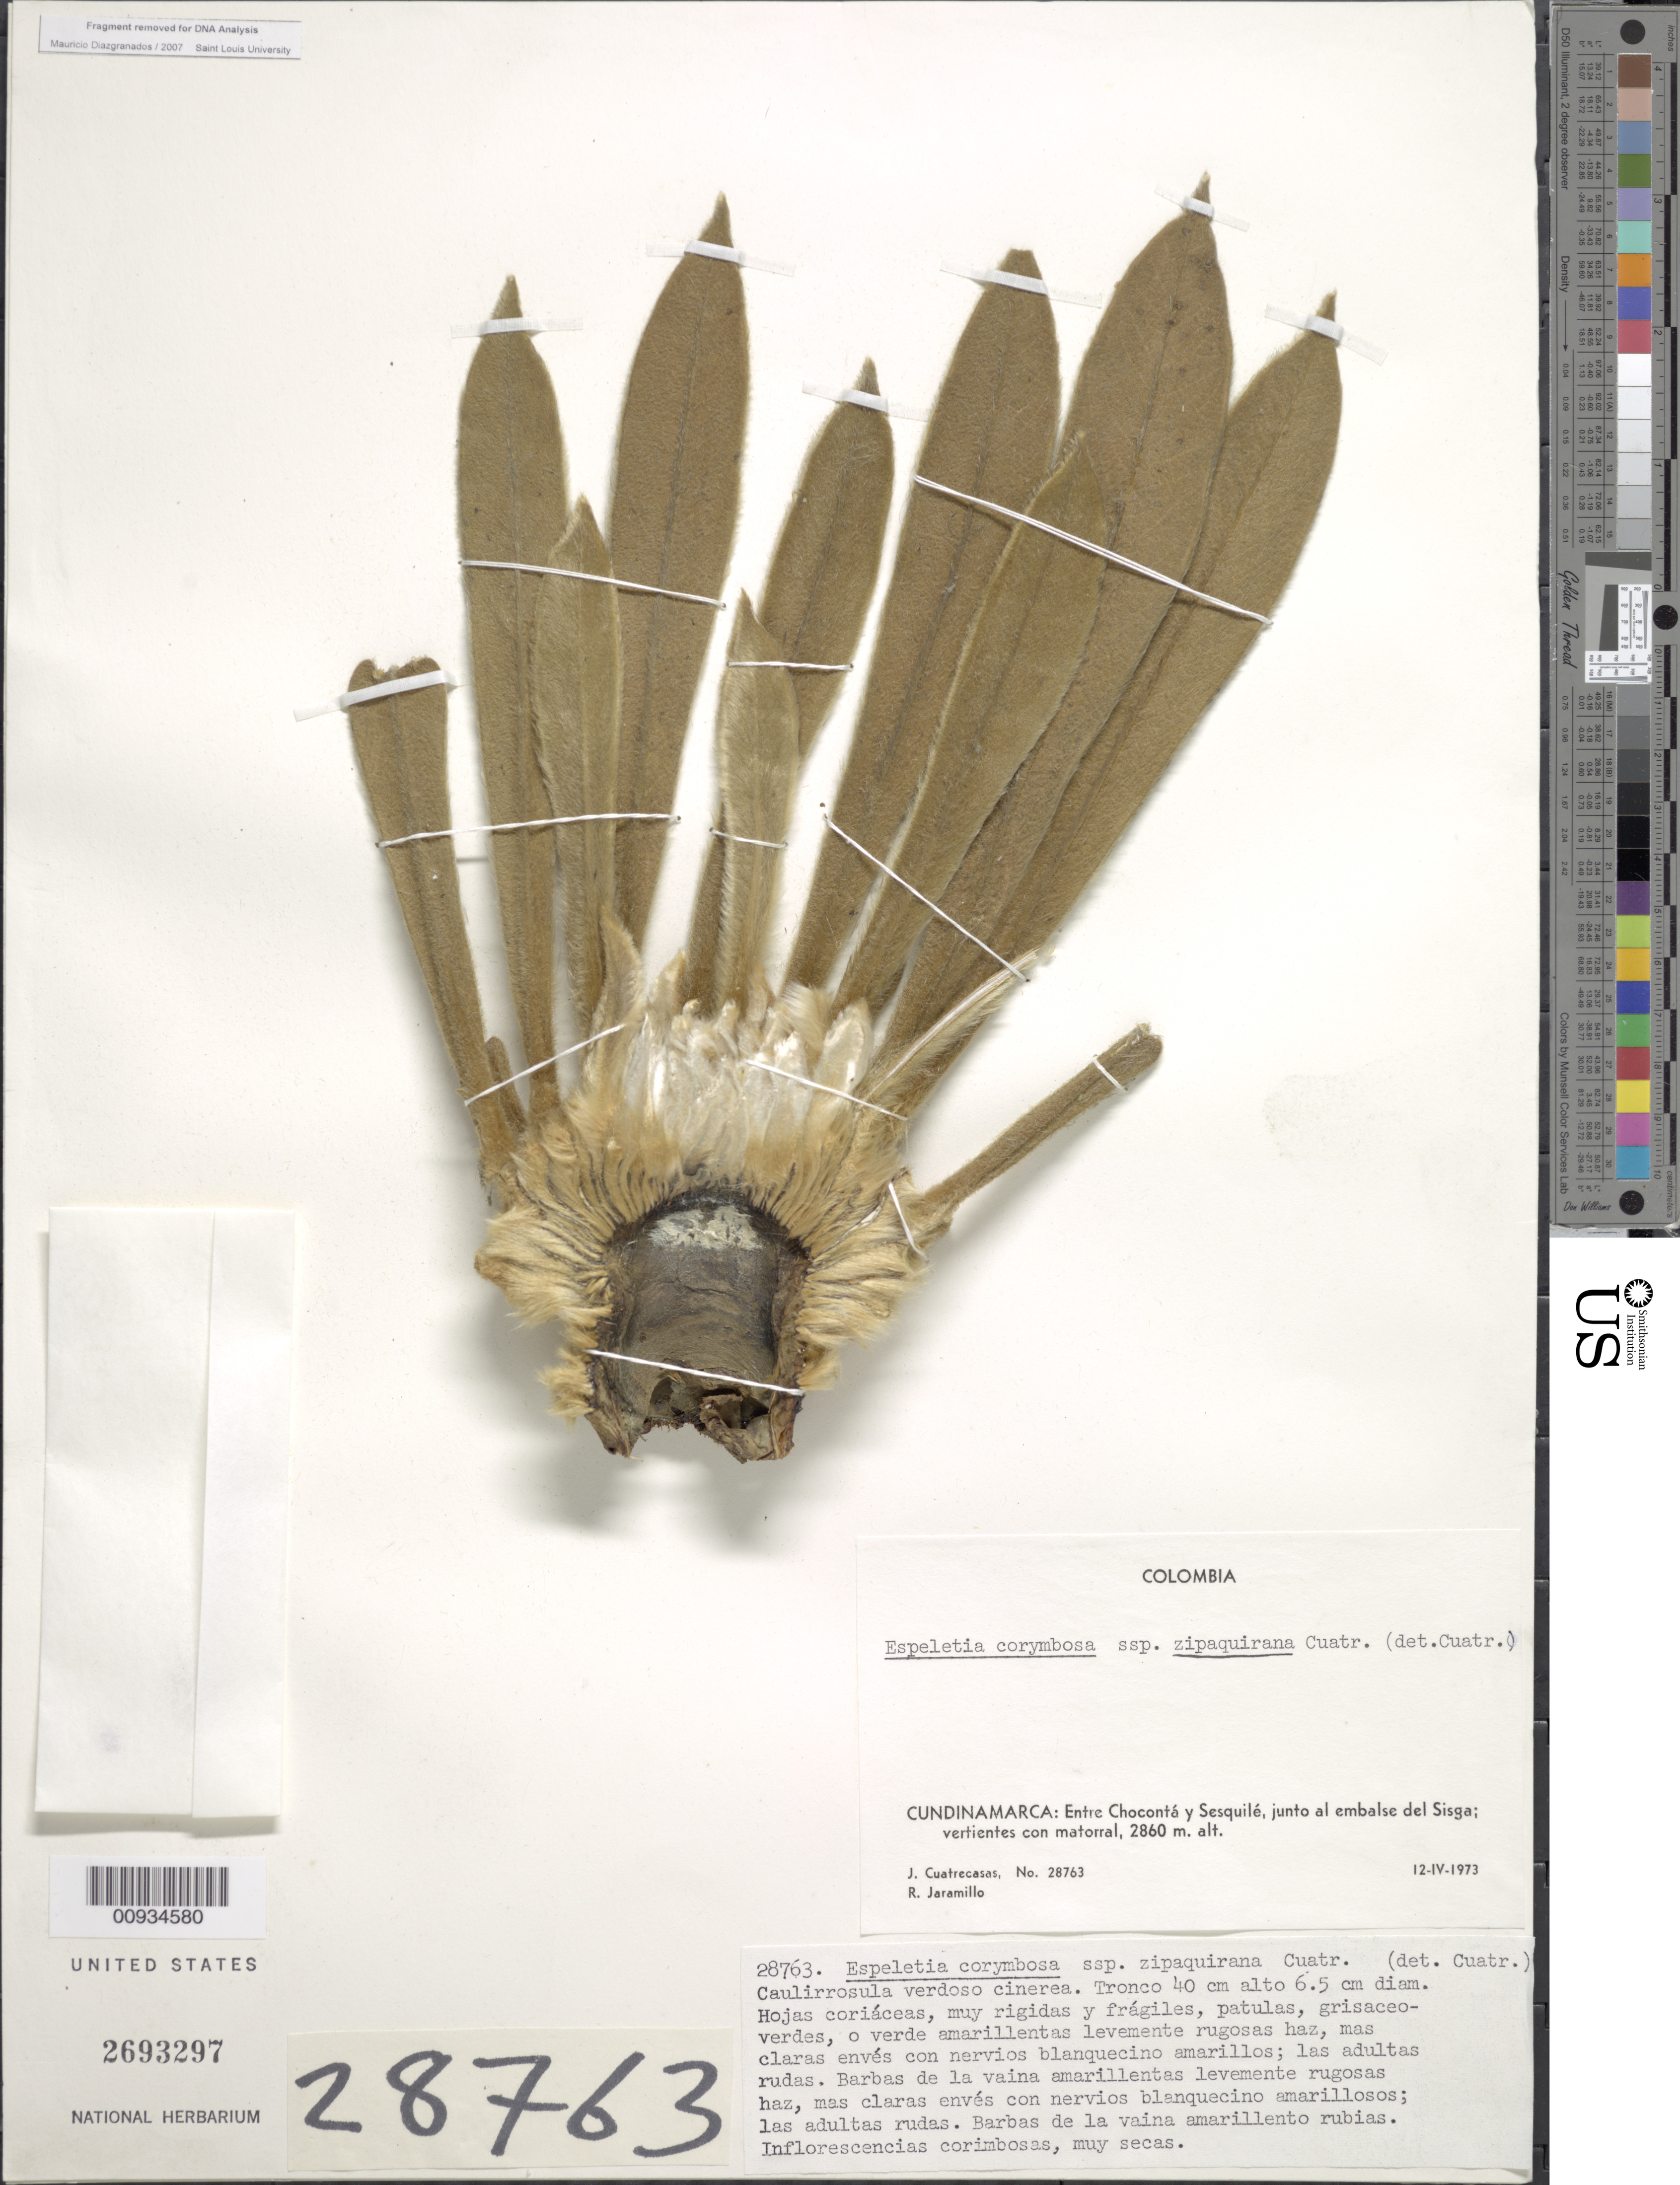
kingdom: Plantae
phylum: Tracheophyta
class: Magnoliopsida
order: Asterales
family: Asteraceae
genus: Espeletiopsis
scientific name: Espeletiopsis corymbosa subsp. zipaquirana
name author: (Cuatrec.) Cuatrec.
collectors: J. Cuatrecasas & R. Jaramillo M.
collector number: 28763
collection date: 1973-04-12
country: Colombia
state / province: Cundinamarca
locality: Entre Choconta y Sesquile, junto el embalse del Sisga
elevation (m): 2860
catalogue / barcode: US 2693297